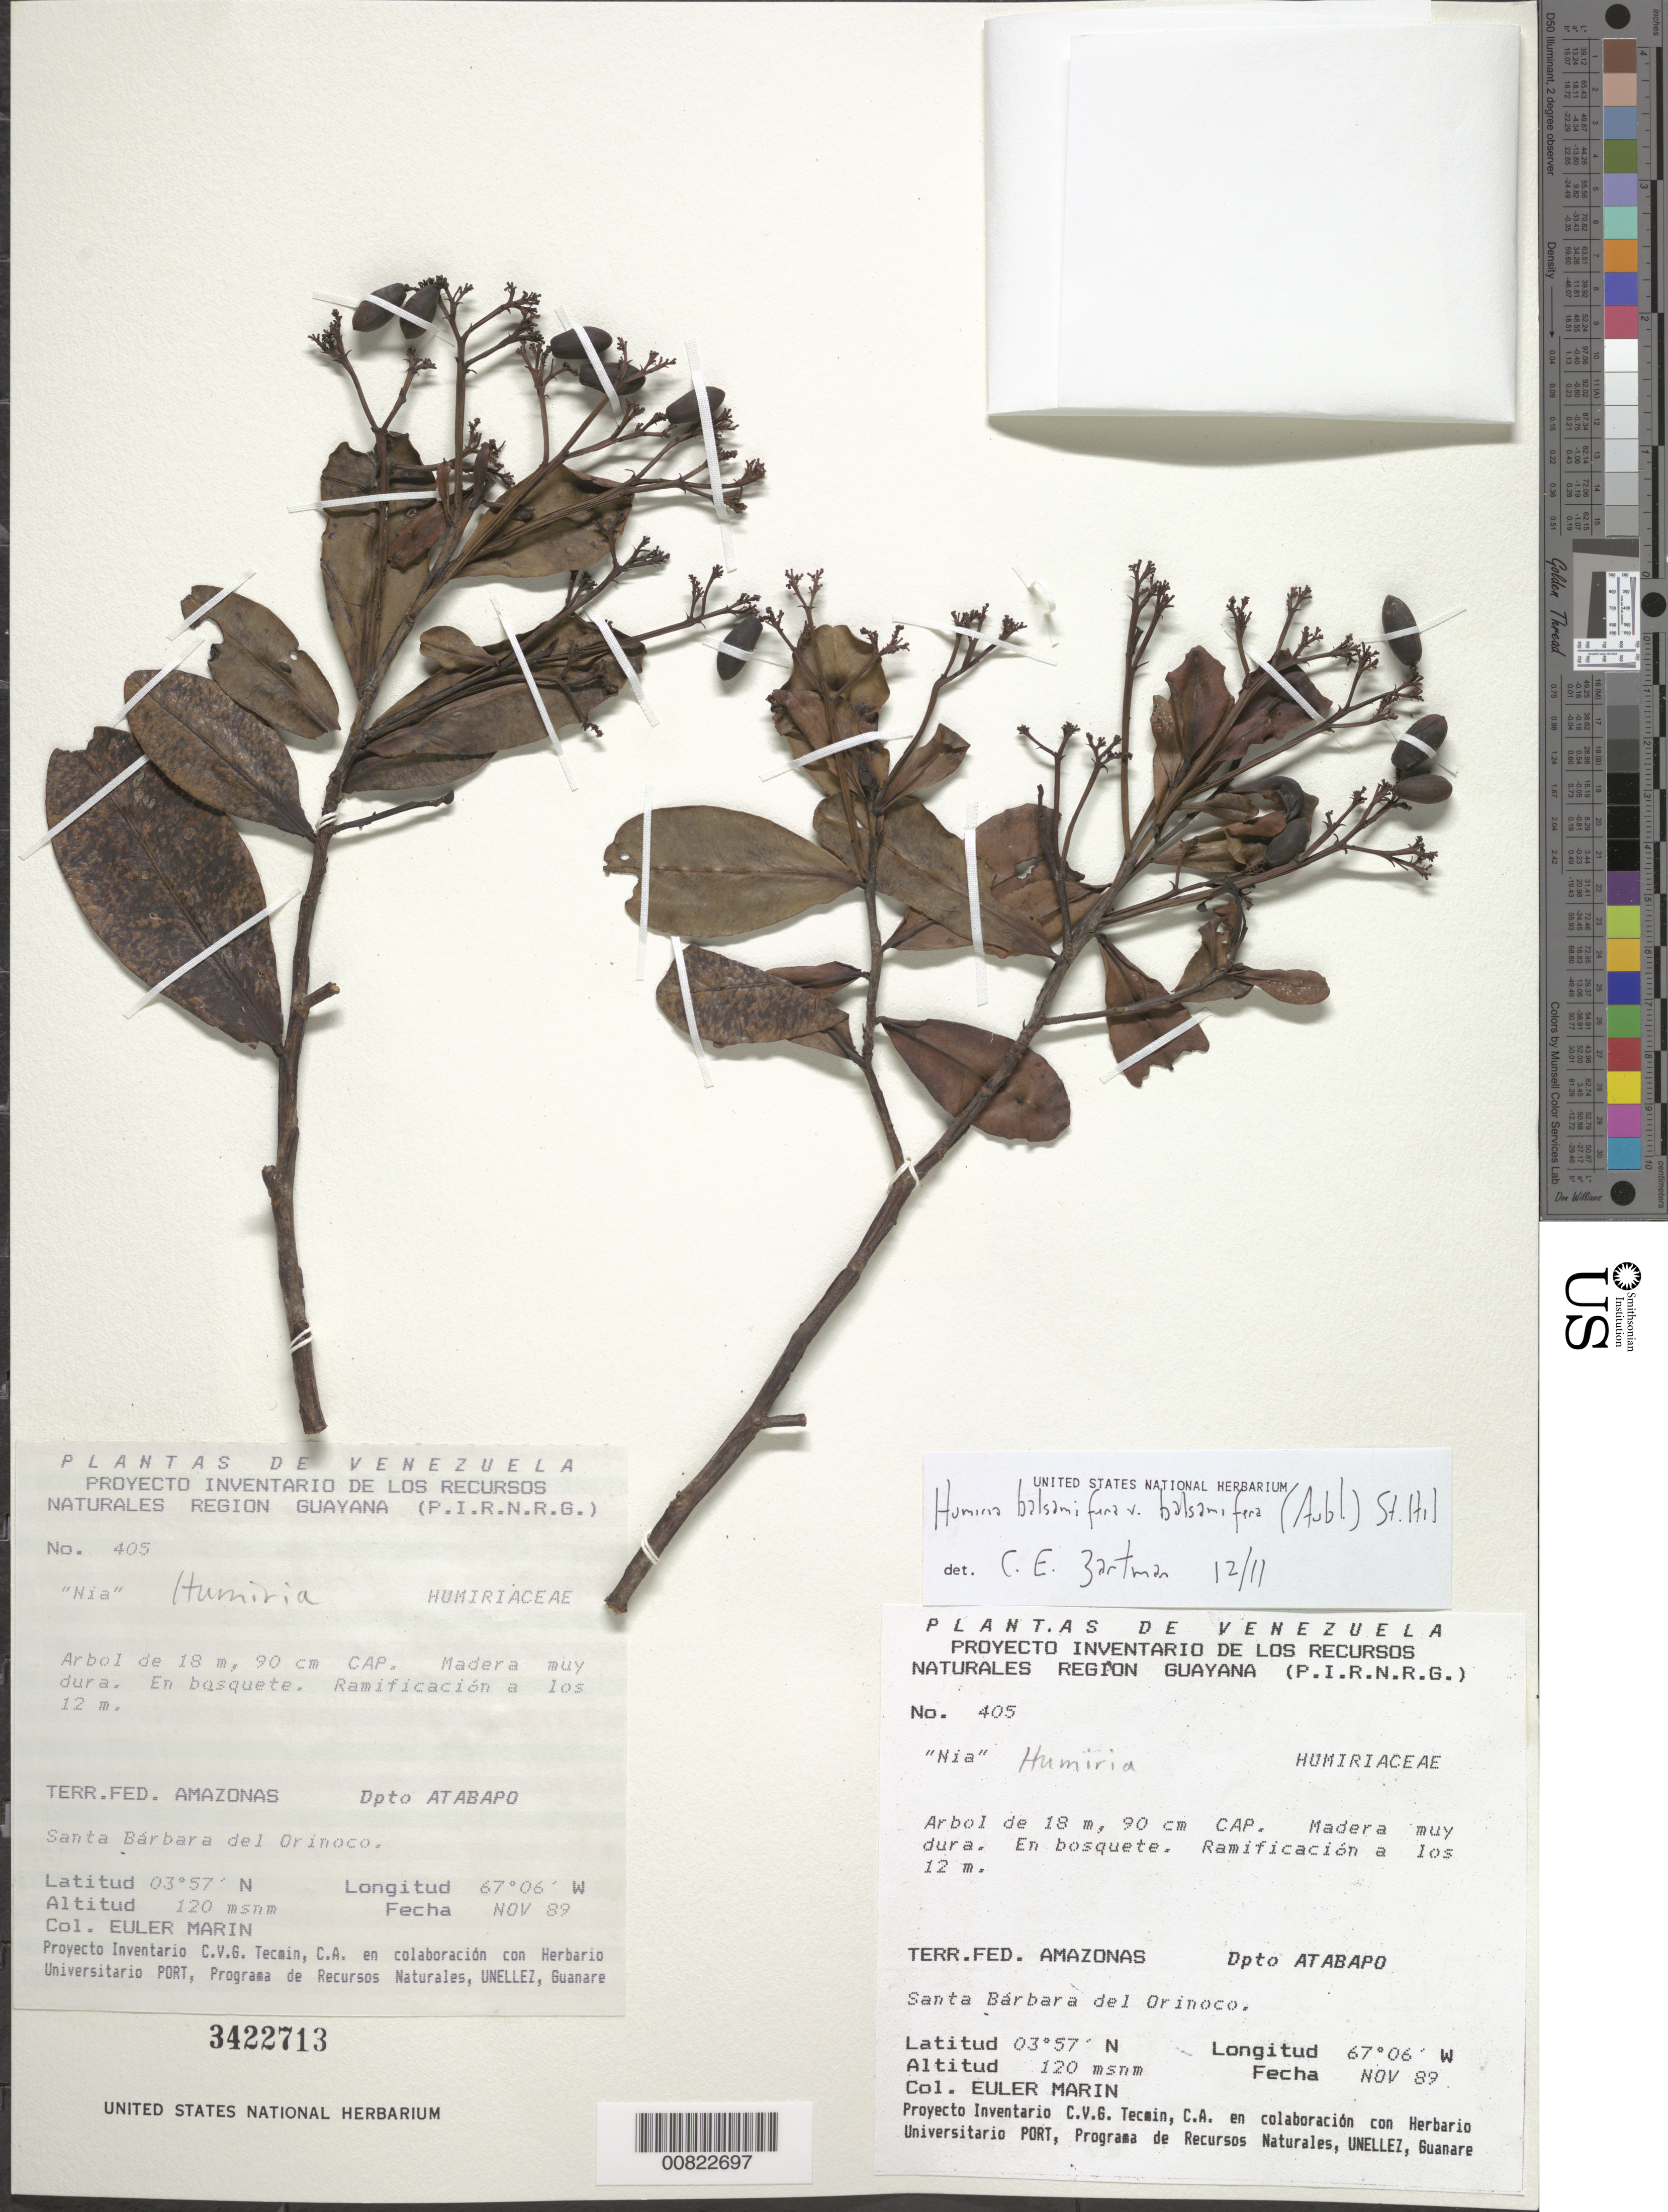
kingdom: Plantae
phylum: Tracheophyta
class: Magnoliopsida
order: Malpighiales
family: Humiriaceae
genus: Humiria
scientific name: Humiria sp.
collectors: E. Marin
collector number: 405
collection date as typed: Nov-89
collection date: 1989-11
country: Venezuela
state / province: Amazonas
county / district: Atabapo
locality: Santa Barbara del Orinoco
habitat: Bosquete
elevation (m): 120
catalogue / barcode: US 3422713